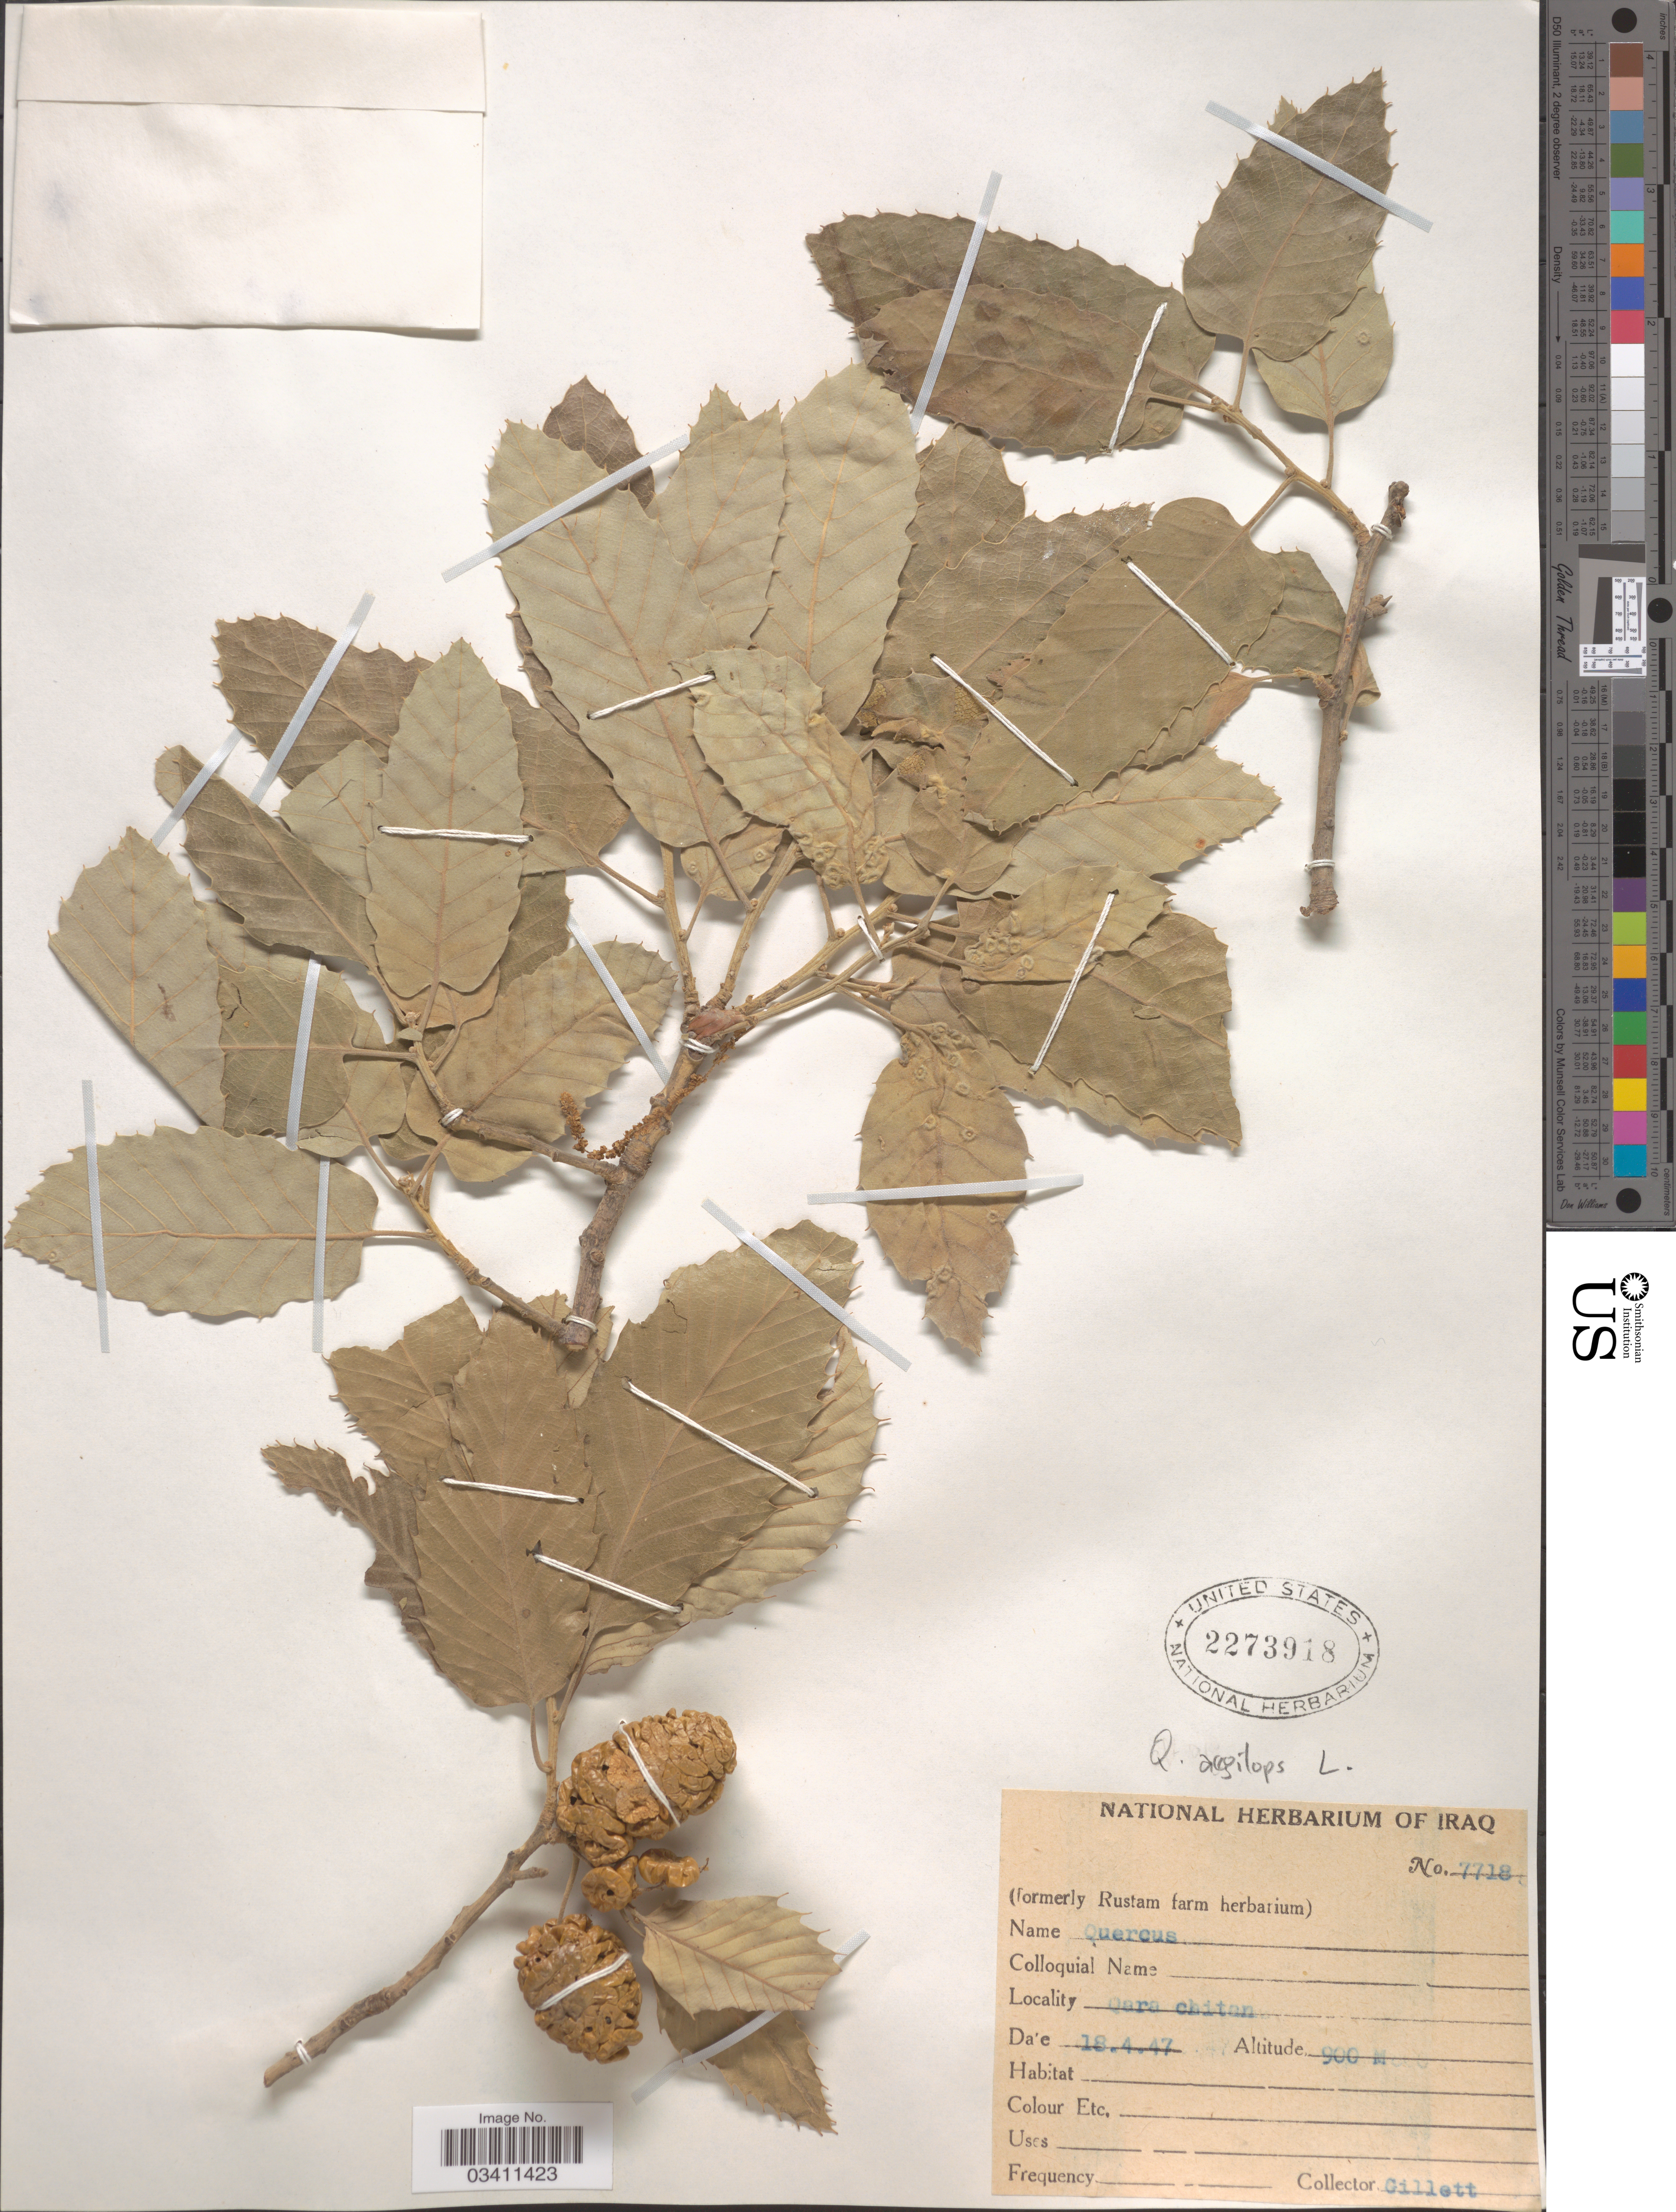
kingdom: Plantae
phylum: Tracheophyta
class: Magnoliopsida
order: Fagales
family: Fagaceae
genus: Quercus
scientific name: Quercus aegilops L., nom. illeg.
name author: L.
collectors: Gillett, --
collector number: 7718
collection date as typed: Transcribed d/m/y: 18/4/47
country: Iraq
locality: Qara chitan.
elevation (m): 900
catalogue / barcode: US 2273918